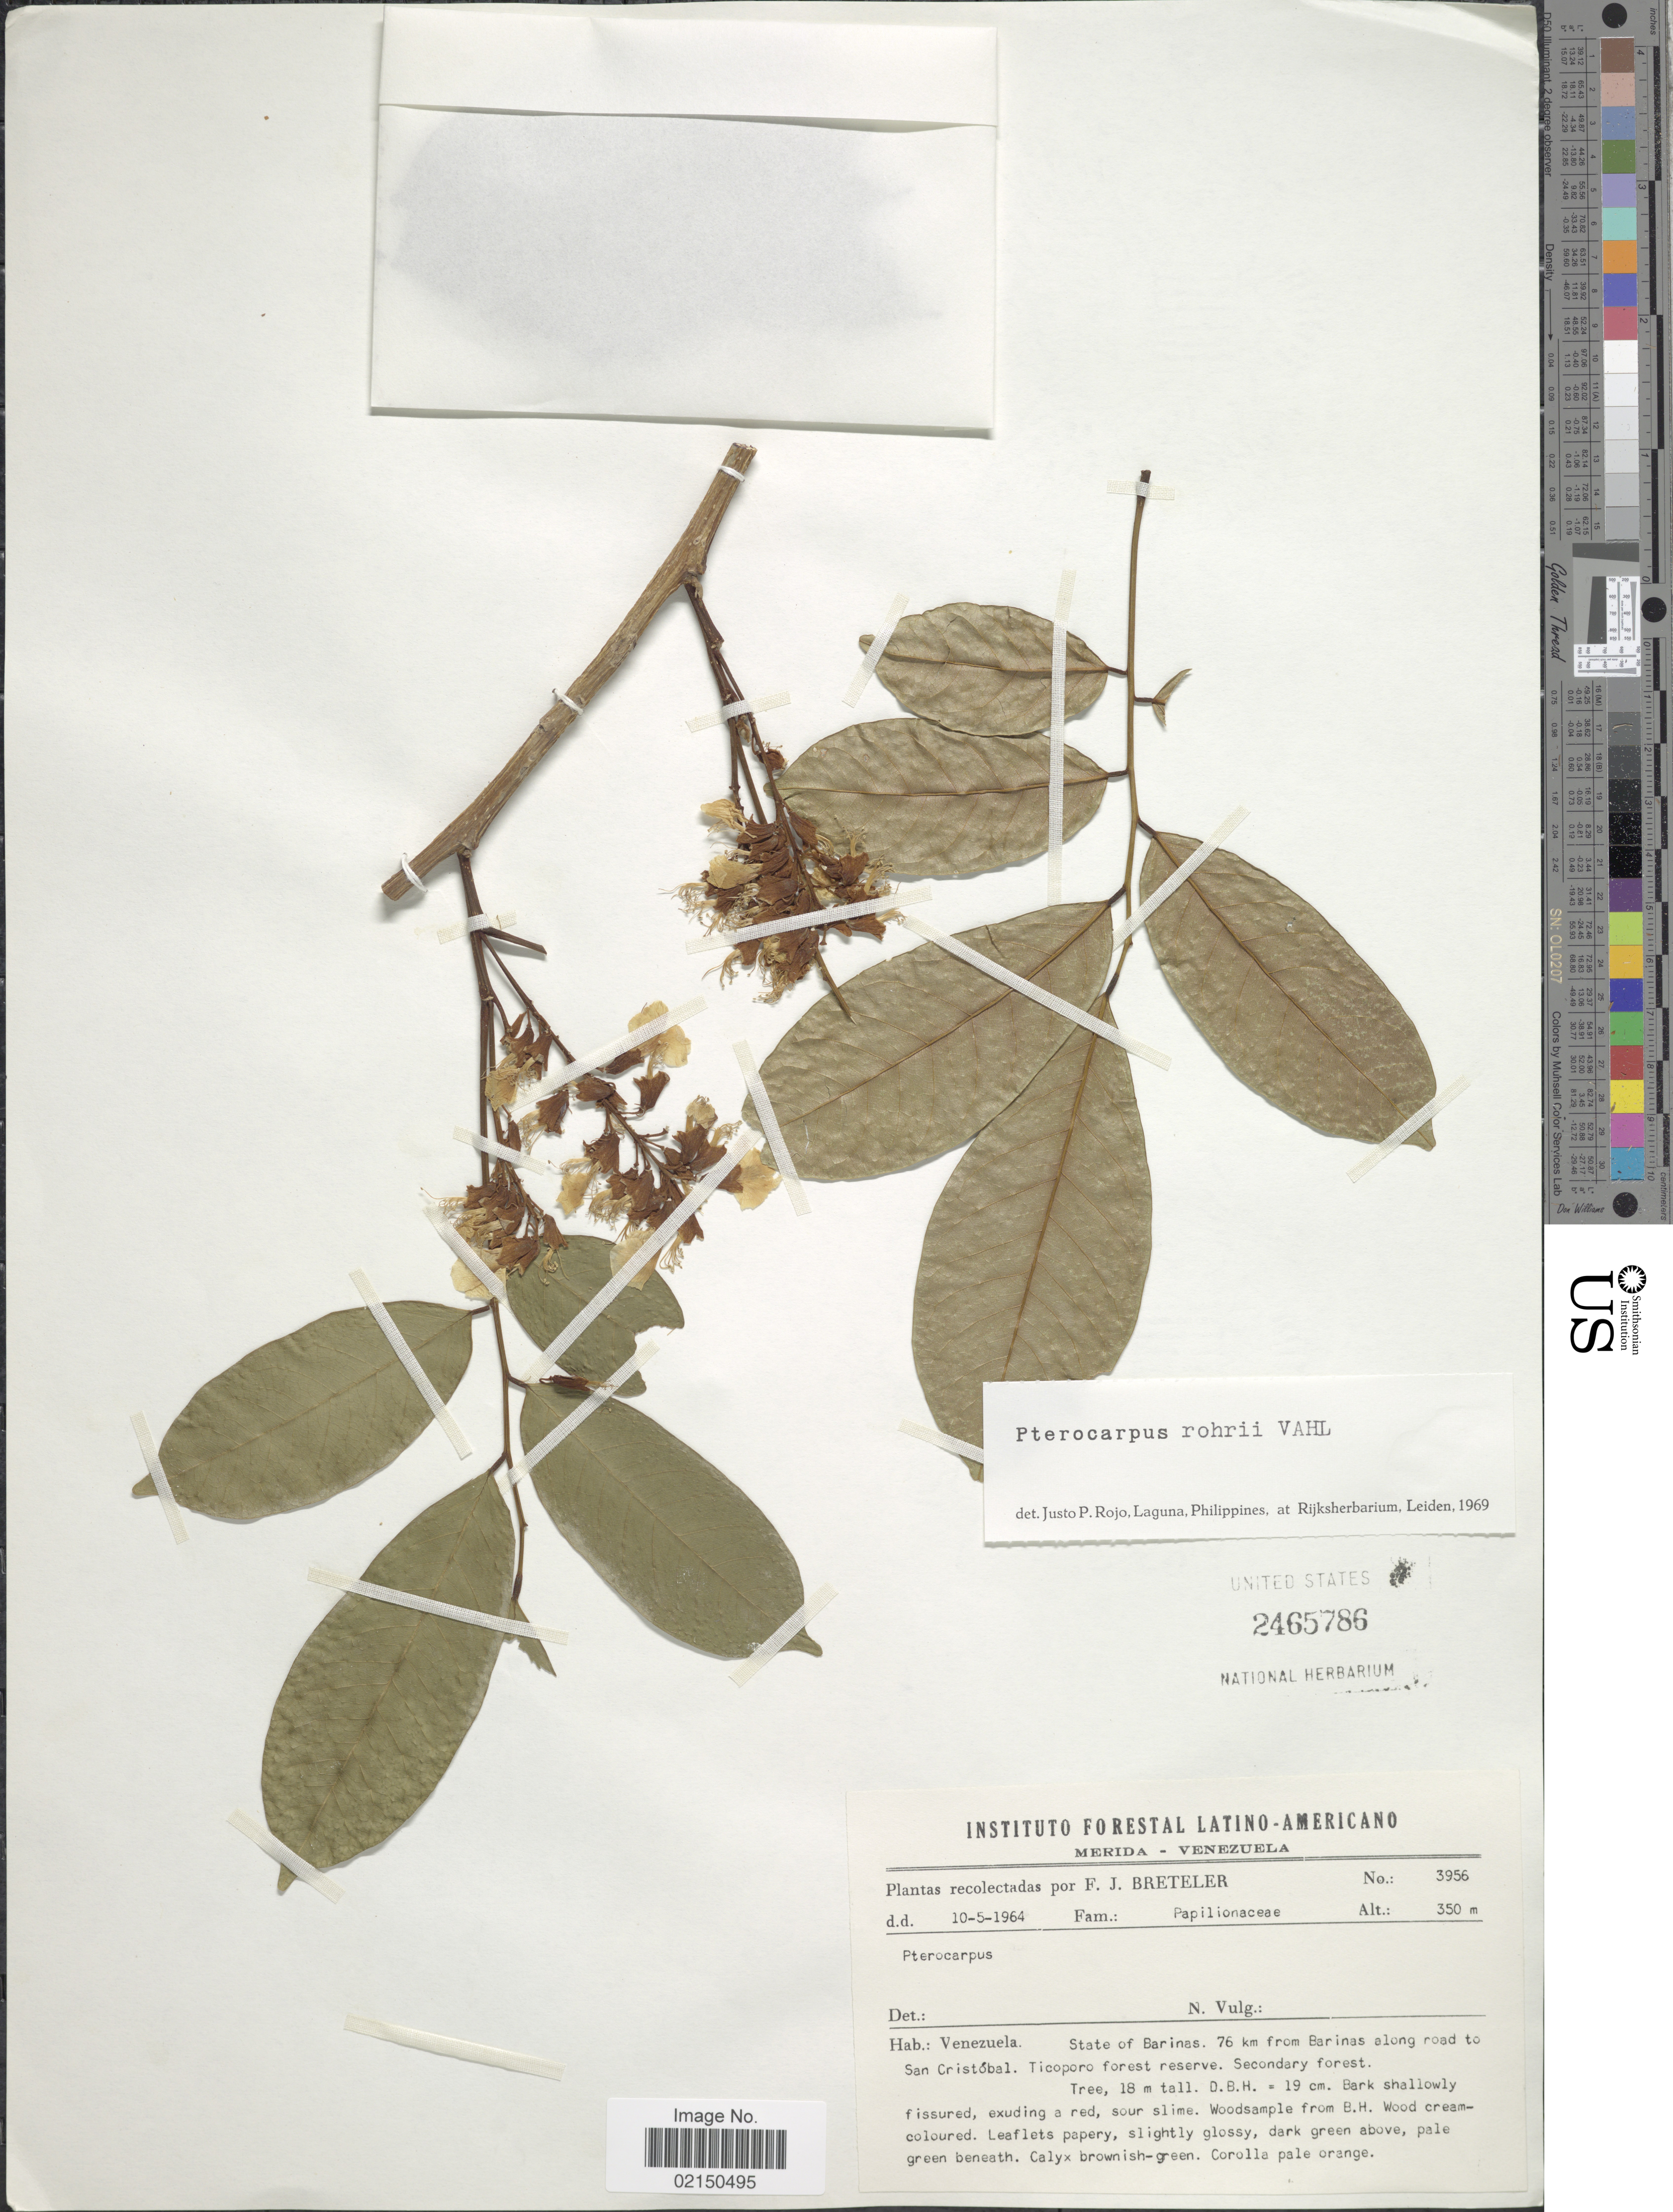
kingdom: Plantae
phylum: Tracheophyta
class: Magnoliopsida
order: Fabales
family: Fabaceae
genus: Pterocarpus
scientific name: Pterocarpus rohrii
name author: Vahl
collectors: F. J. Breteler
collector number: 3956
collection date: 1964-05-10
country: Venezuela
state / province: Barinas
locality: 76 km from Barinas along road to San Cristobal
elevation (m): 350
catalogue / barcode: US 2465786